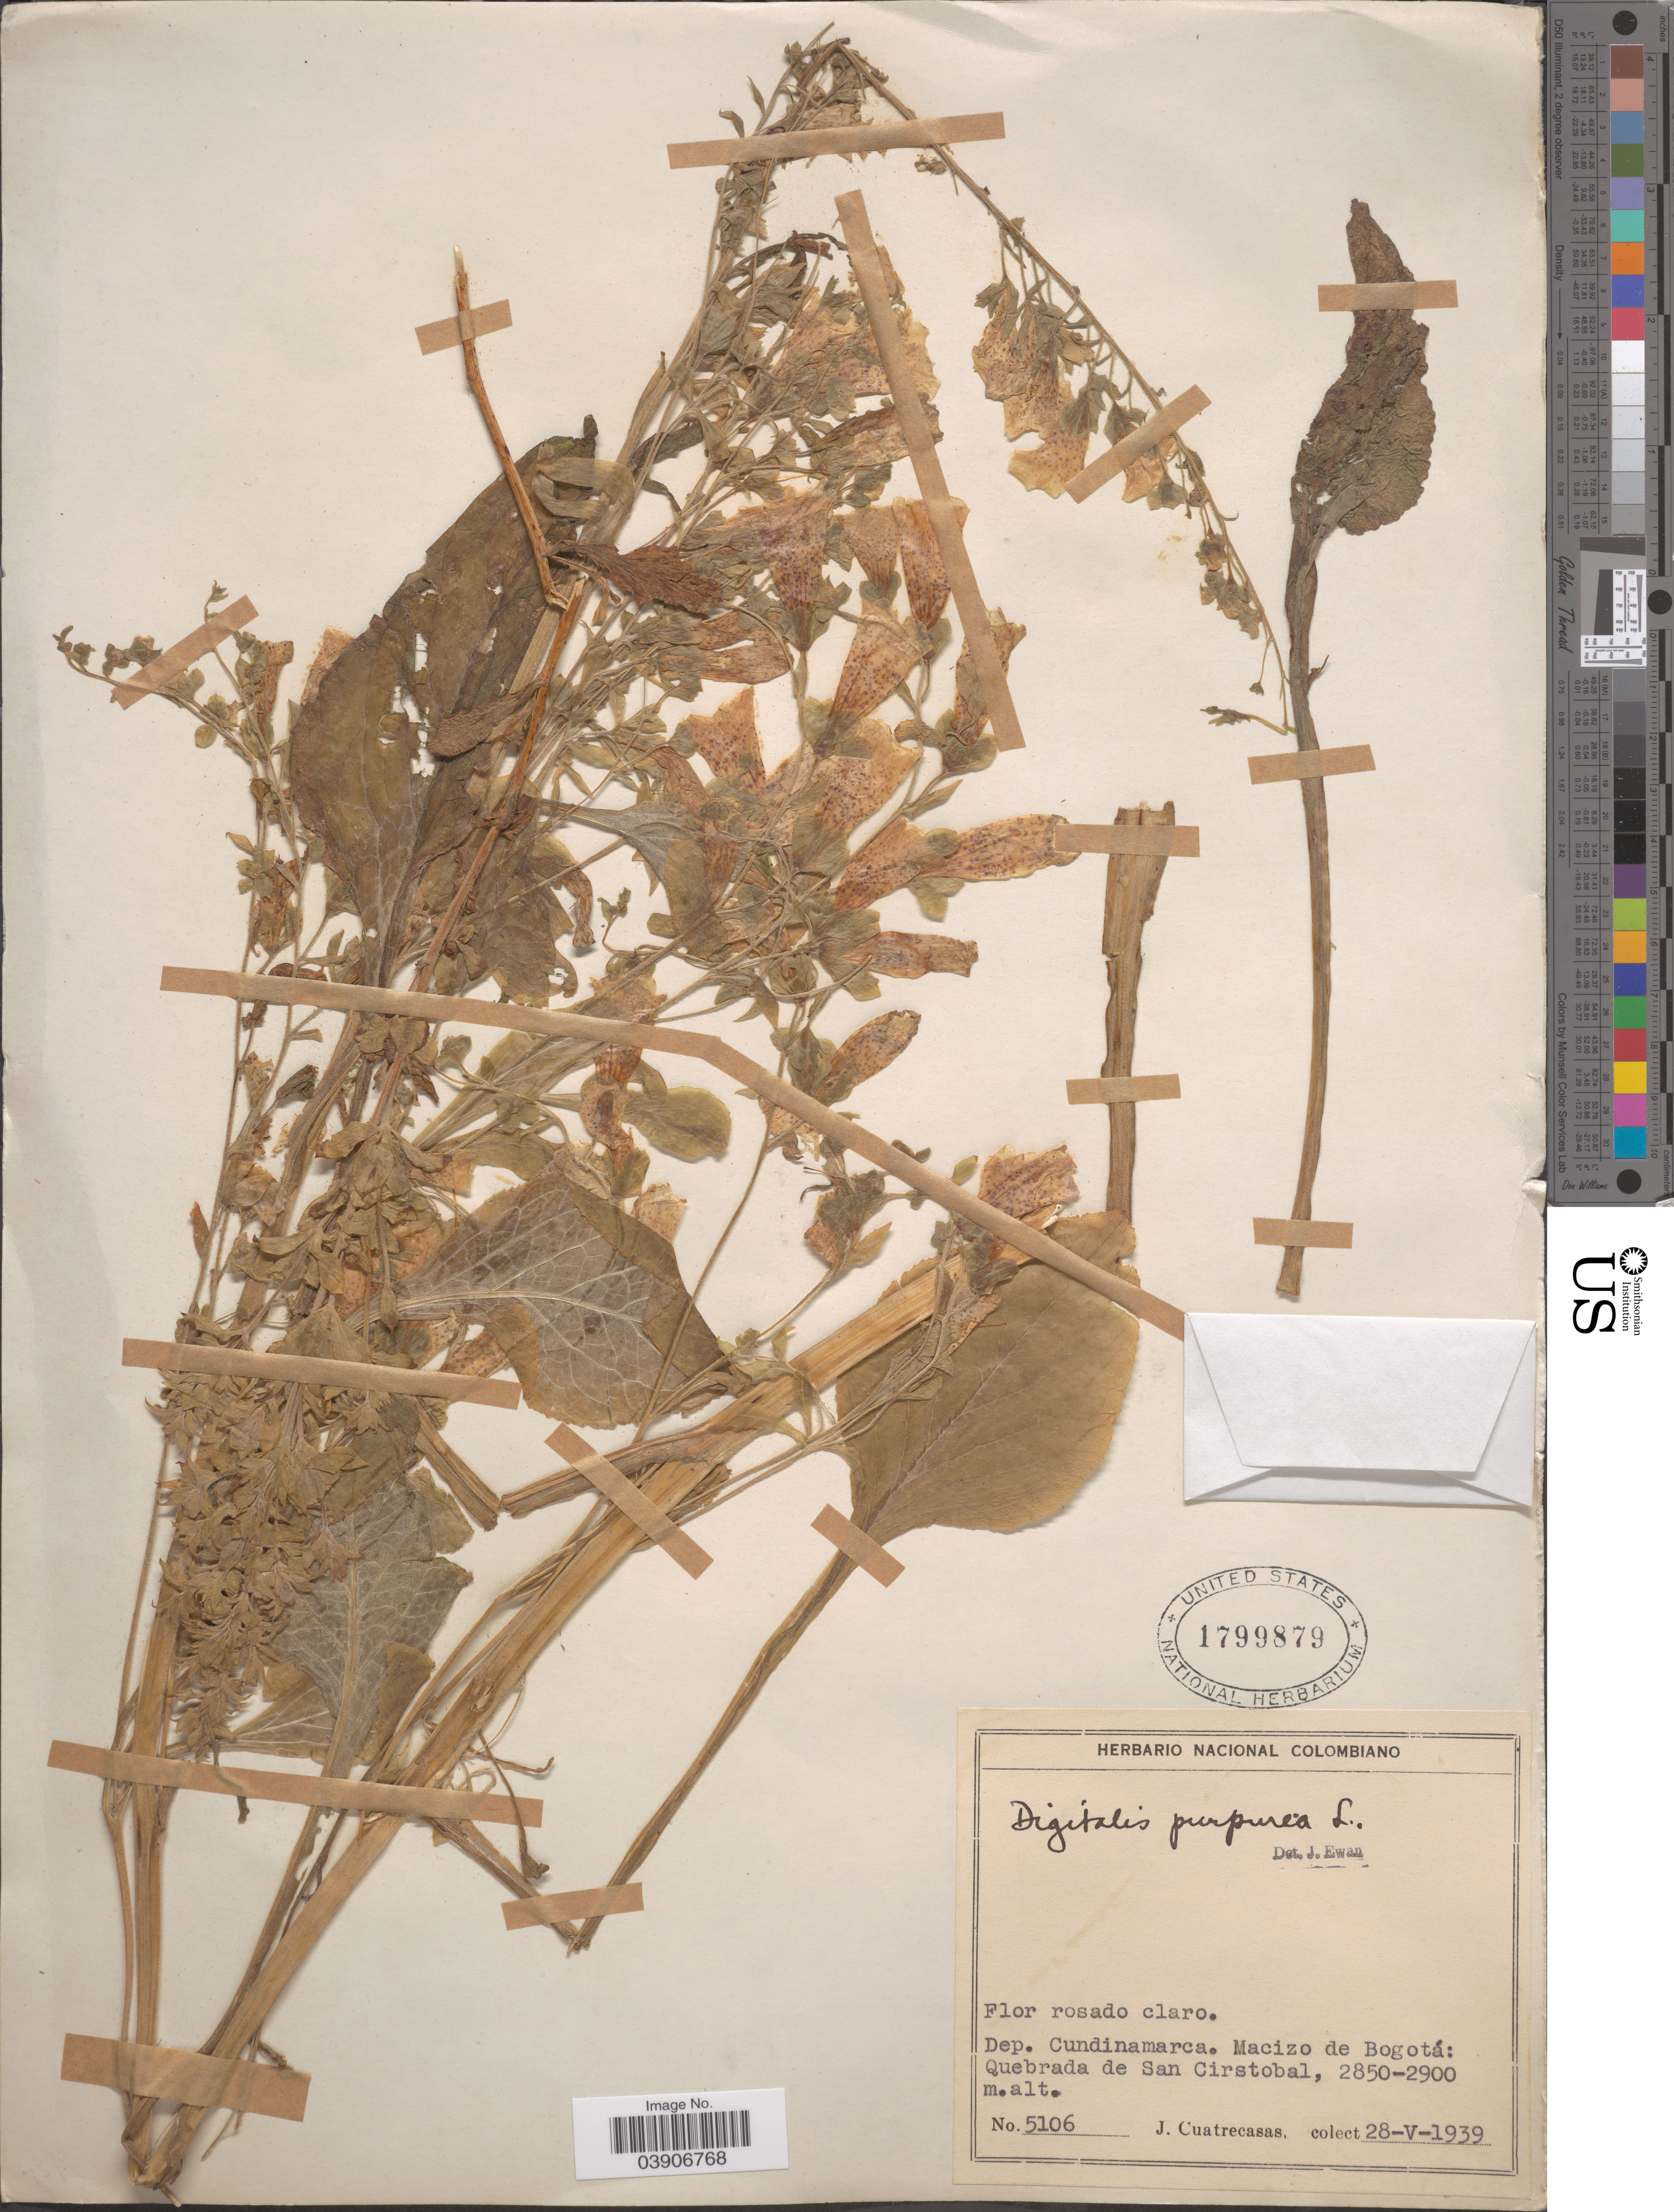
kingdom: Plantae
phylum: Tracheophyta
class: Magnoliopsida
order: Lamiales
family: Plantaginaceae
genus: Digitalis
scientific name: Digitalis purpurea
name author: L.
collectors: J. Cuatrecasas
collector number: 5106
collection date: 1939-05-28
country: Colombia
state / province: Cundinamarca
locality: Dep. Cundinamarca. Macizo de Bogotá: Quebrada de San Cirstobal.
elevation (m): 2850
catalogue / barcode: US 1799879